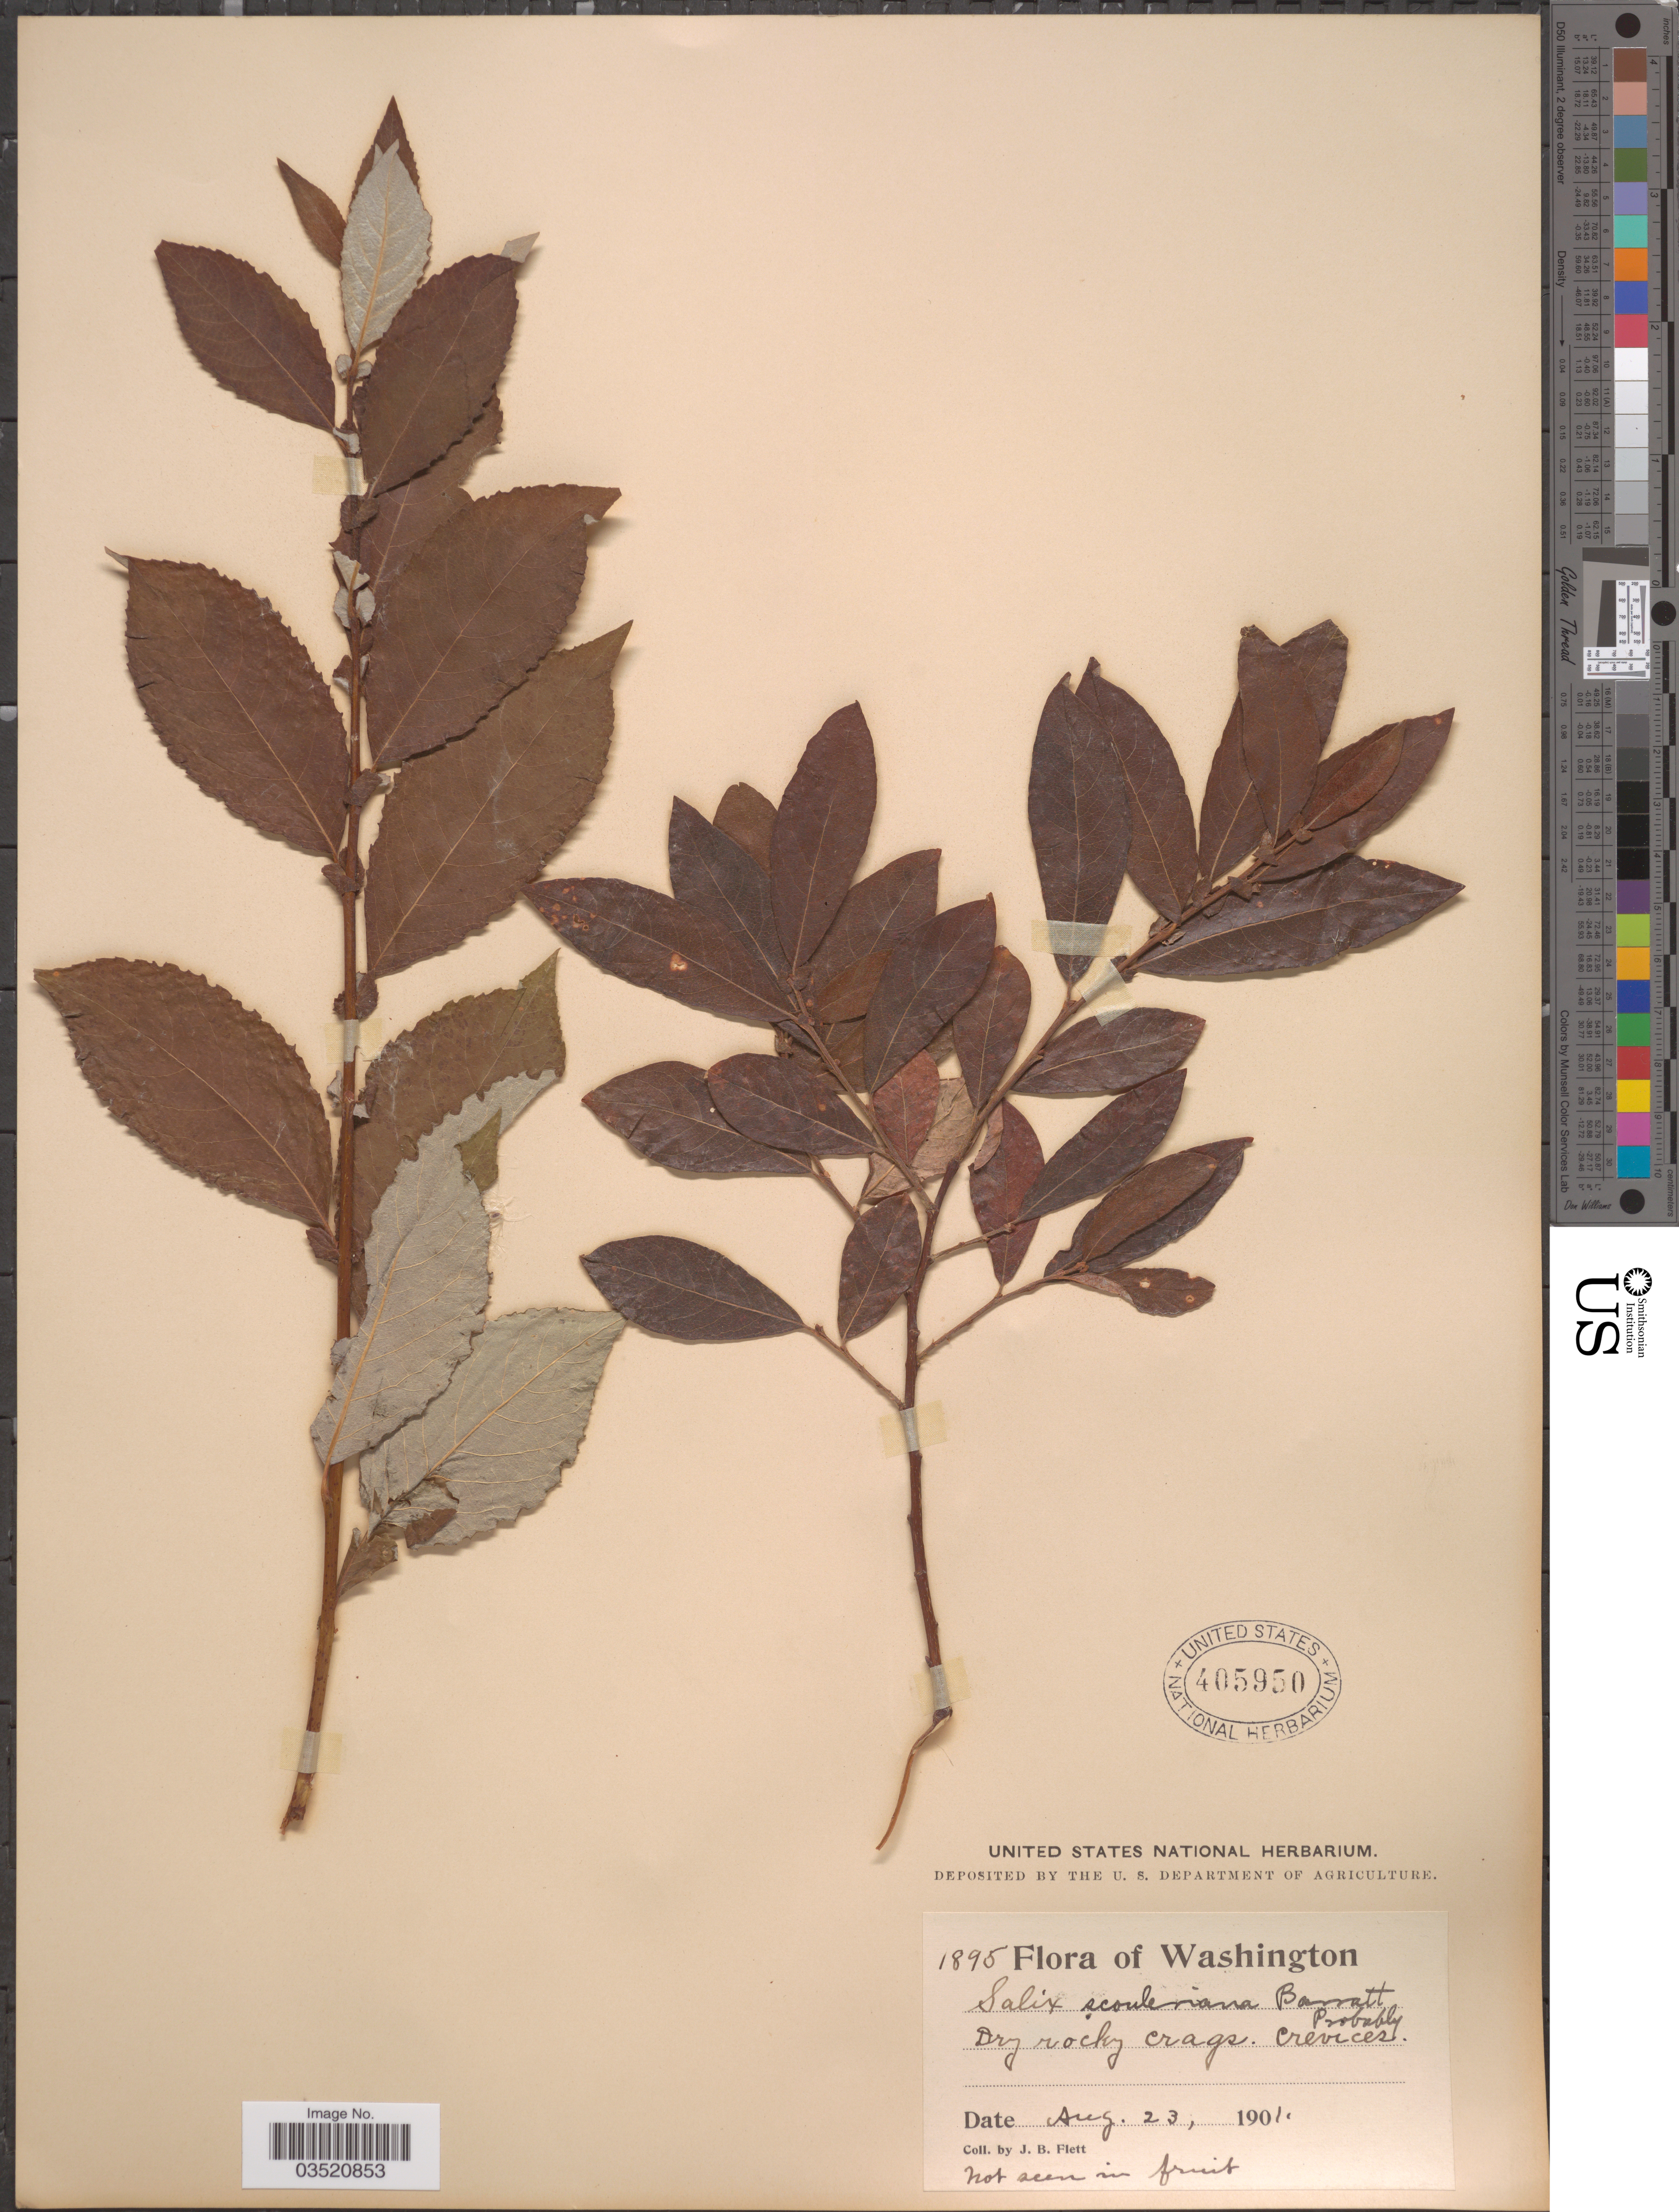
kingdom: Plantae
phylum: Tracheophyta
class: Magnoliopsida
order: Malpighiales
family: Salicaceae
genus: Salix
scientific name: Salix scouleriana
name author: Barratt ex Hook.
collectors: J. Flett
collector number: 1895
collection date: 1901-08-23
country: United States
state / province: Washington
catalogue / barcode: US 405950